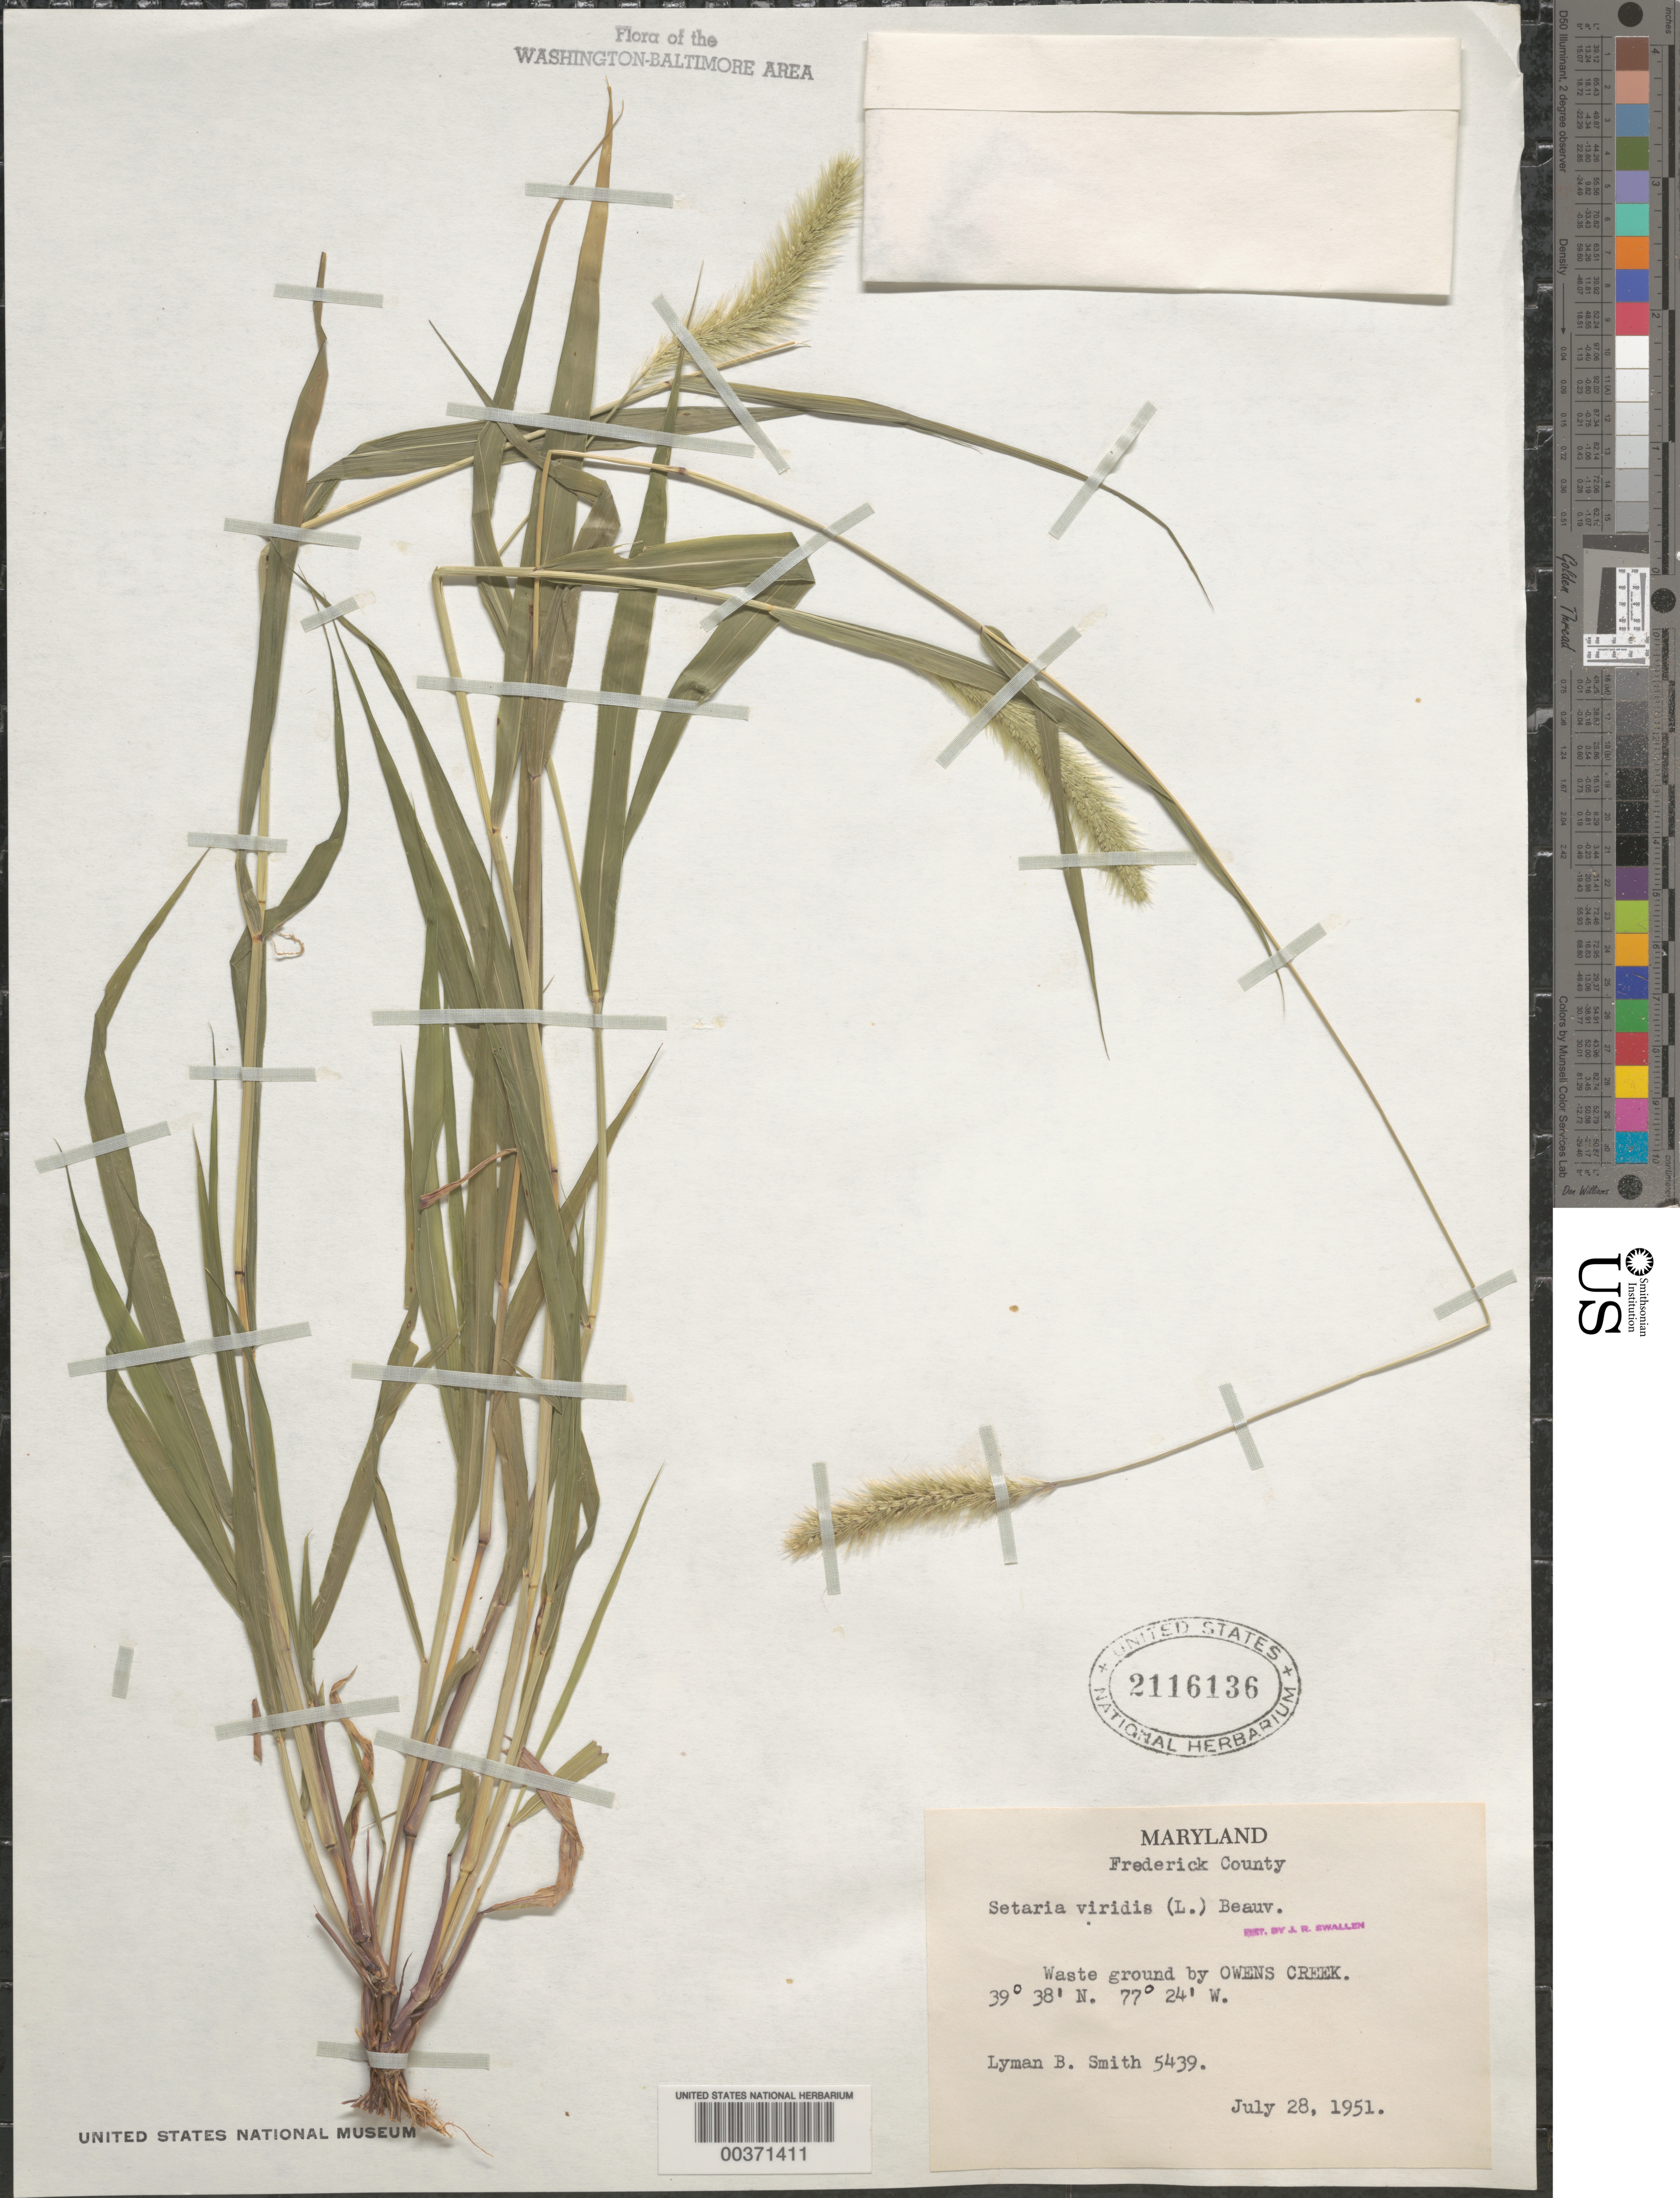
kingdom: Plantae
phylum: Tracheophyta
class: Liliopsida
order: Poales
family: Poaceae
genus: Setaria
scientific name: Setaria viridis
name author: (L.) P. Beauv.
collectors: L. Smith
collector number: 5439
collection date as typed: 28 Jul 1951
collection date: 1951-07-28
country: United States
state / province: Maryland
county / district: Frederick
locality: Owens Creek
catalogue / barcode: US 2116136